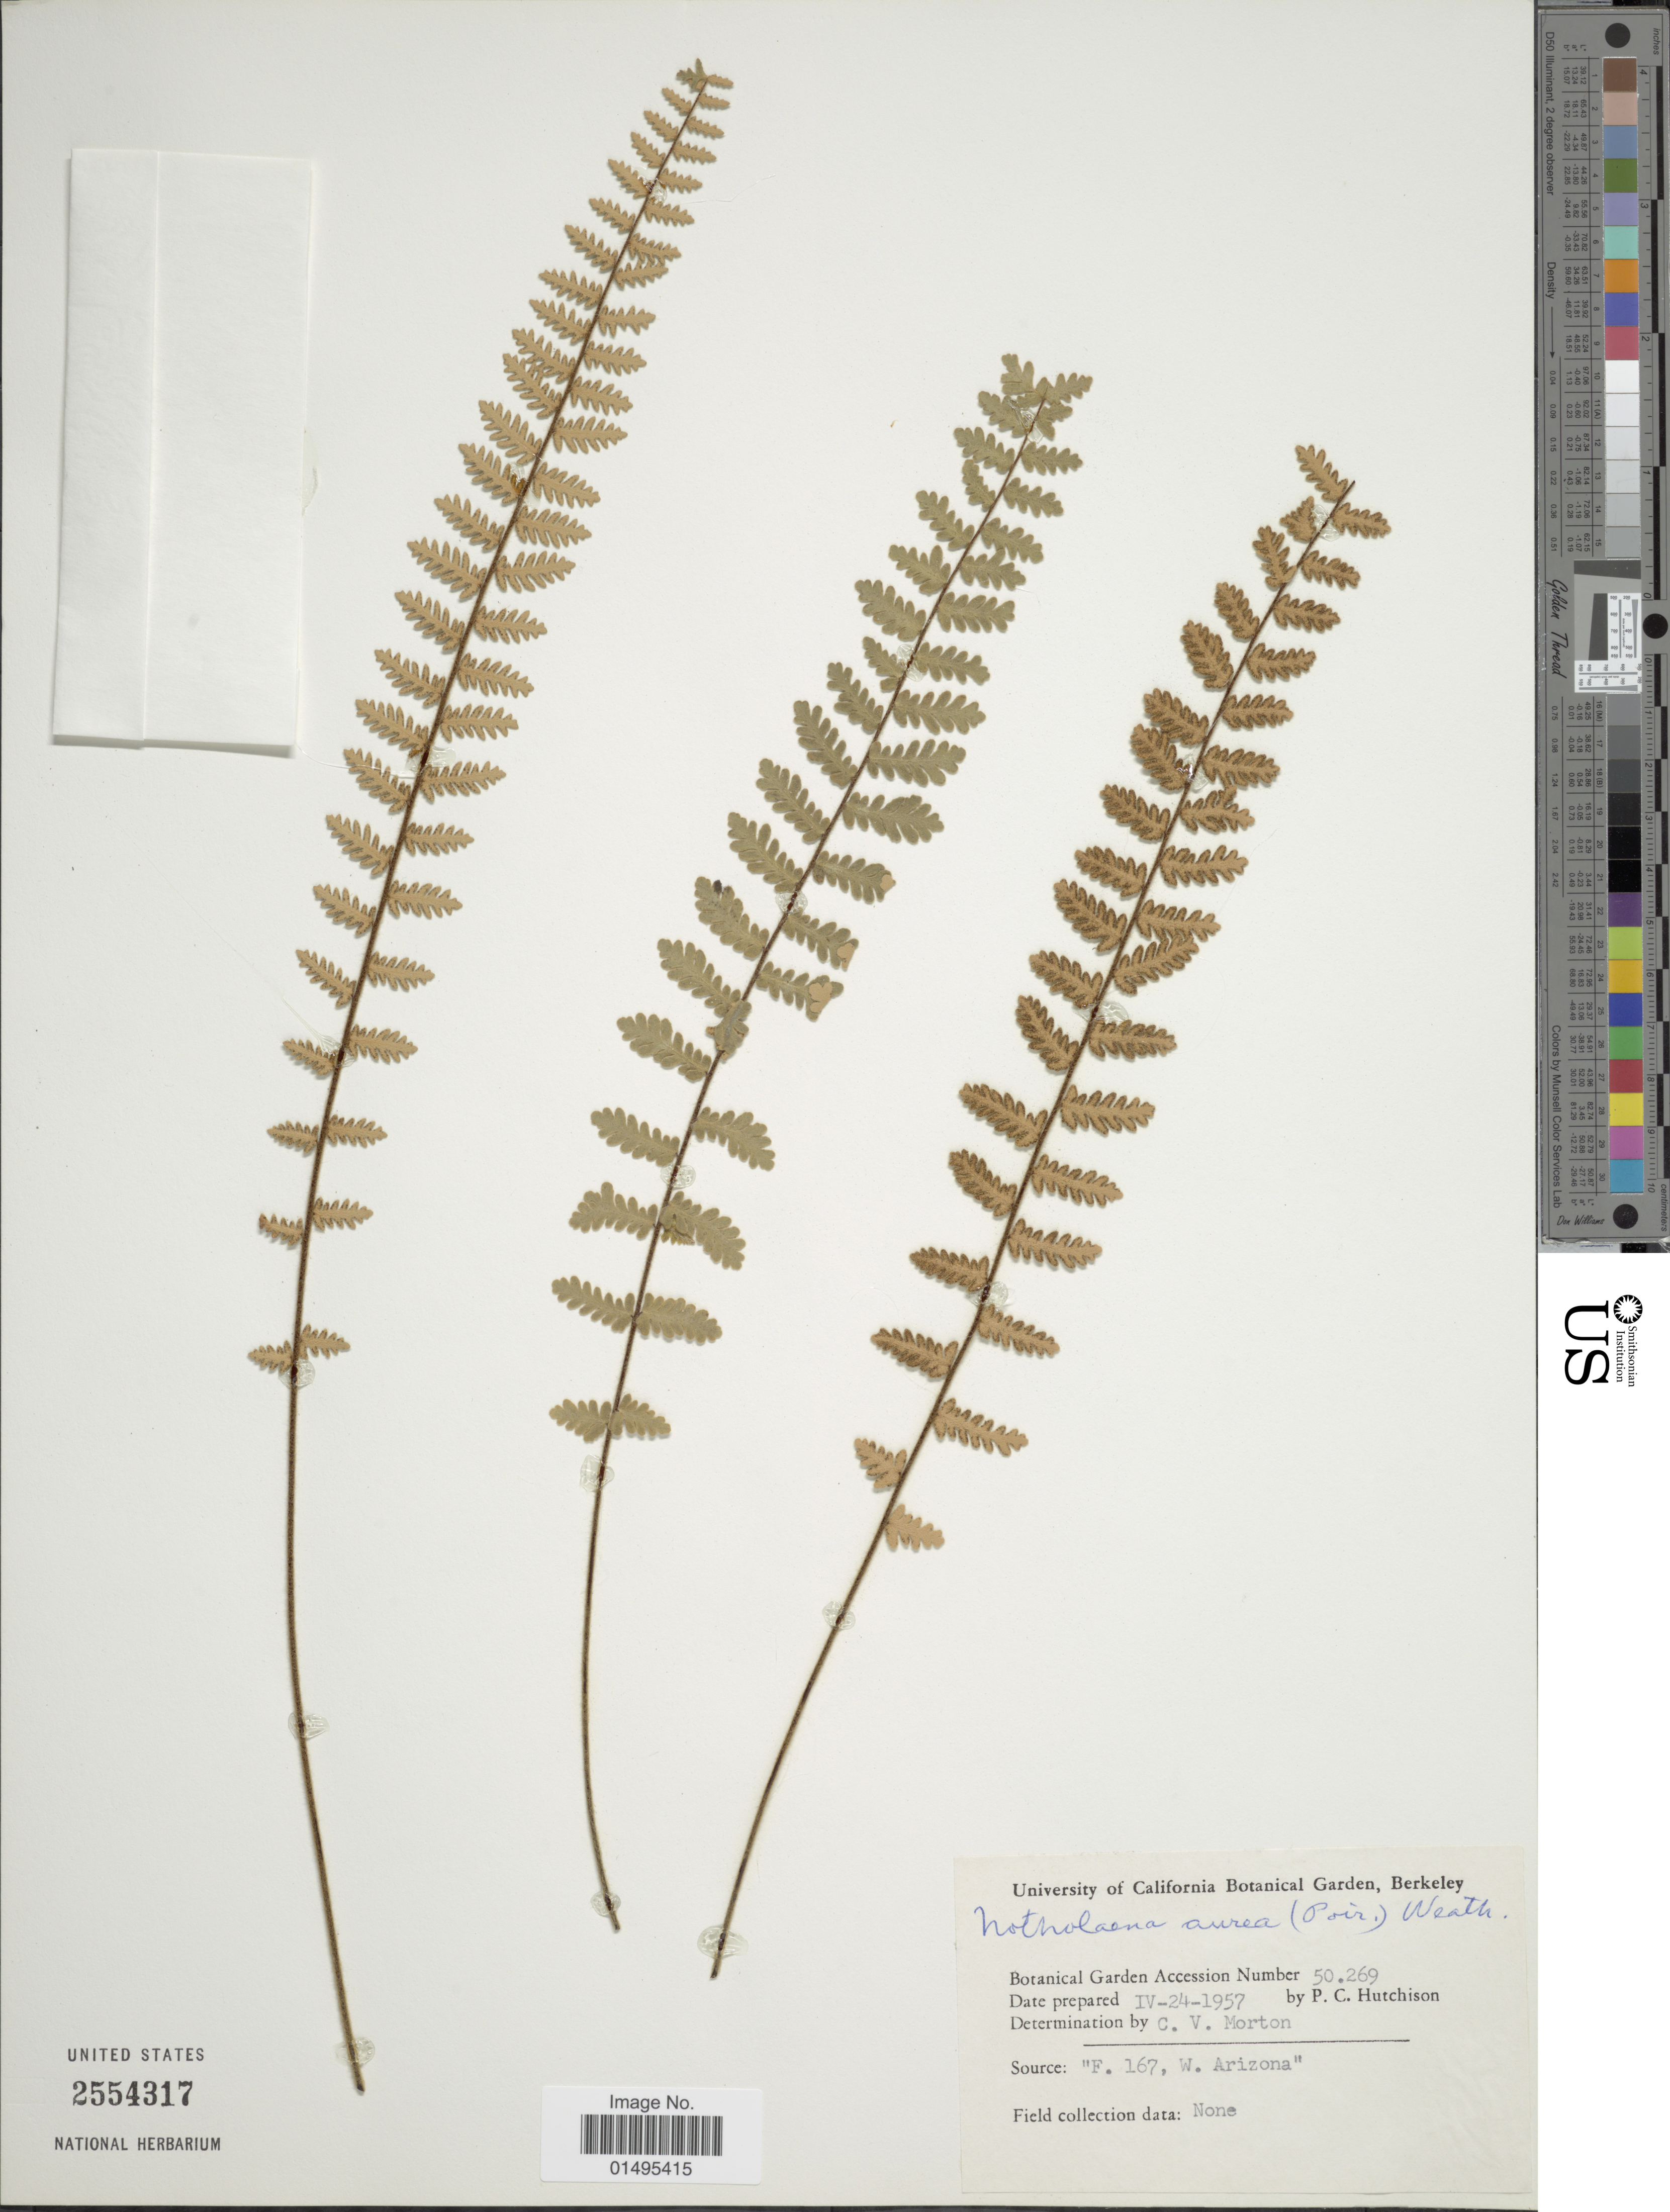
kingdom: Plantae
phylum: Tracheophyta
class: Polypodiopsida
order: Polypodiales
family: Pteridaceae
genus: Notholaena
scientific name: Notholaena aurea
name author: (Poir.) Desv.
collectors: P. C. Hutchison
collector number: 50269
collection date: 1957-04-24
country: United States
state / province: California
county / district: Alameda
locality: University of California Botanical Garden, Berkeley.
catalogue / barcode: US 2554317